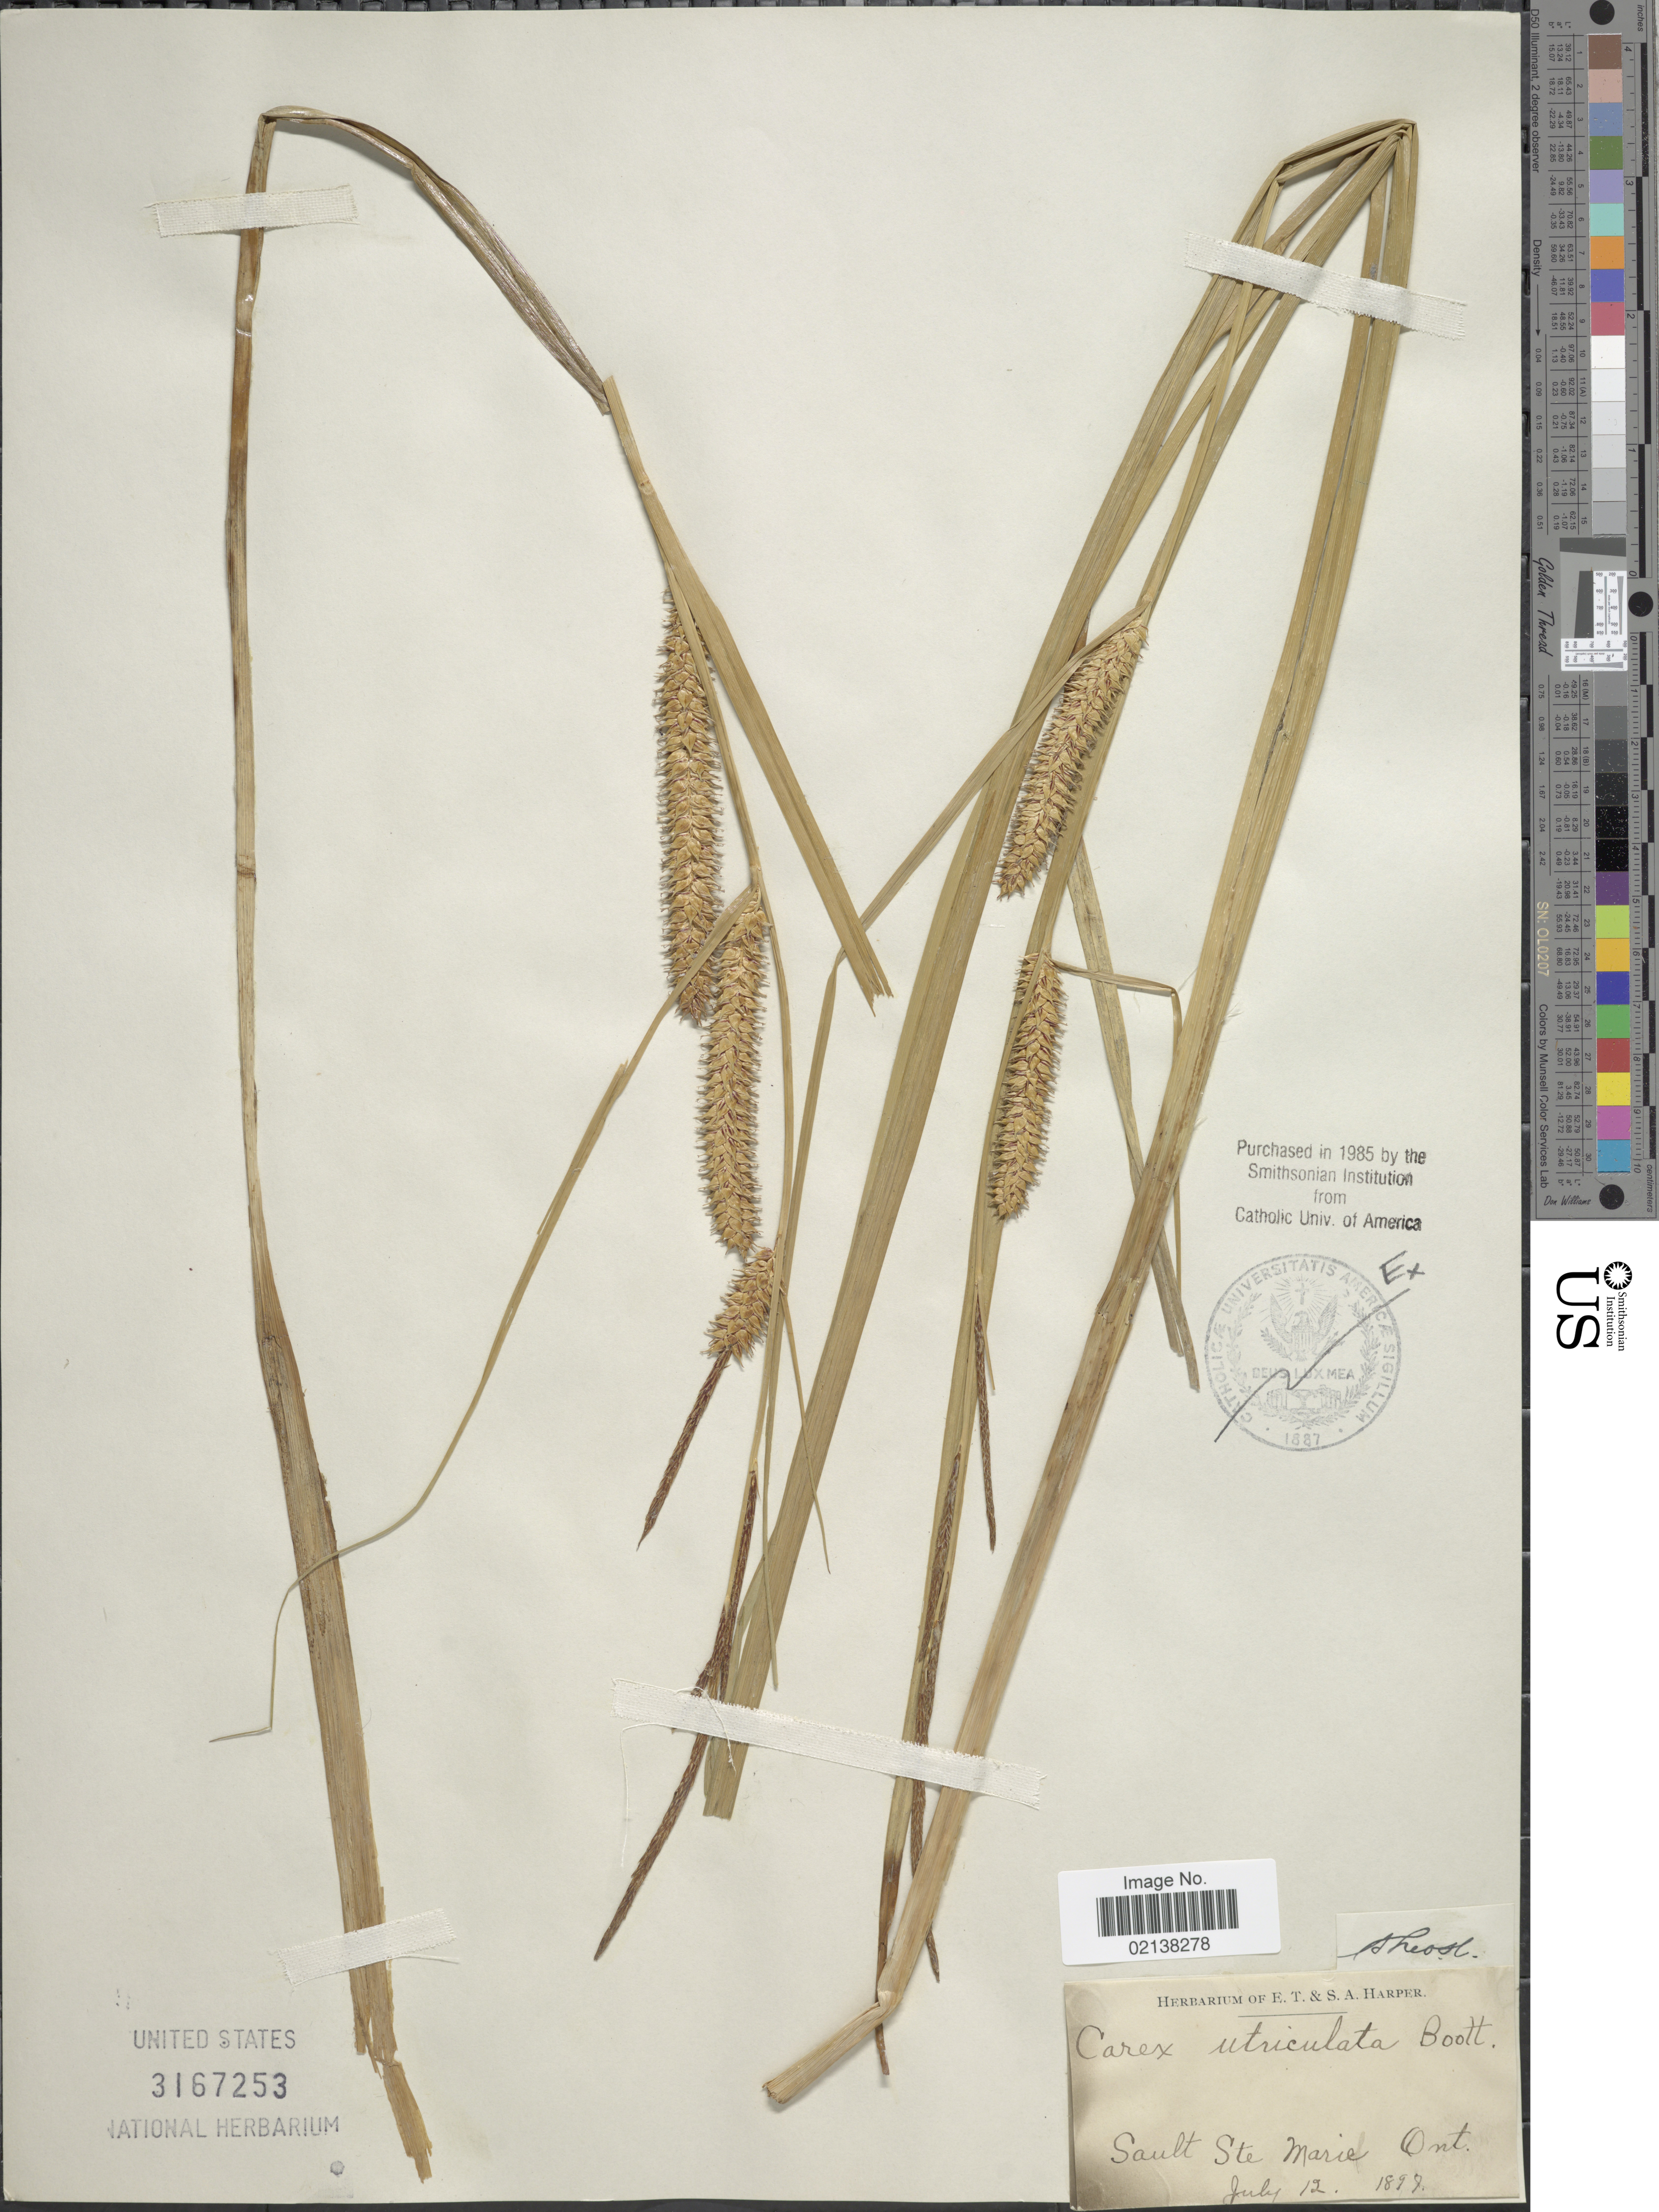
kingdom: Plantae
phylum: Tracheophyta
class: Liliopsida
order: Poales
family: Cyperaceae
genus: Carex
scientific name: Carex utriculata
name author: Boott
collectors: ex herb. of E. T. & S. A. Harper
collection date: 1897-07-12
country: Canada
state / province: Ontario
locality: Sault Ste Marie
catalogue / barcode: US 3167253